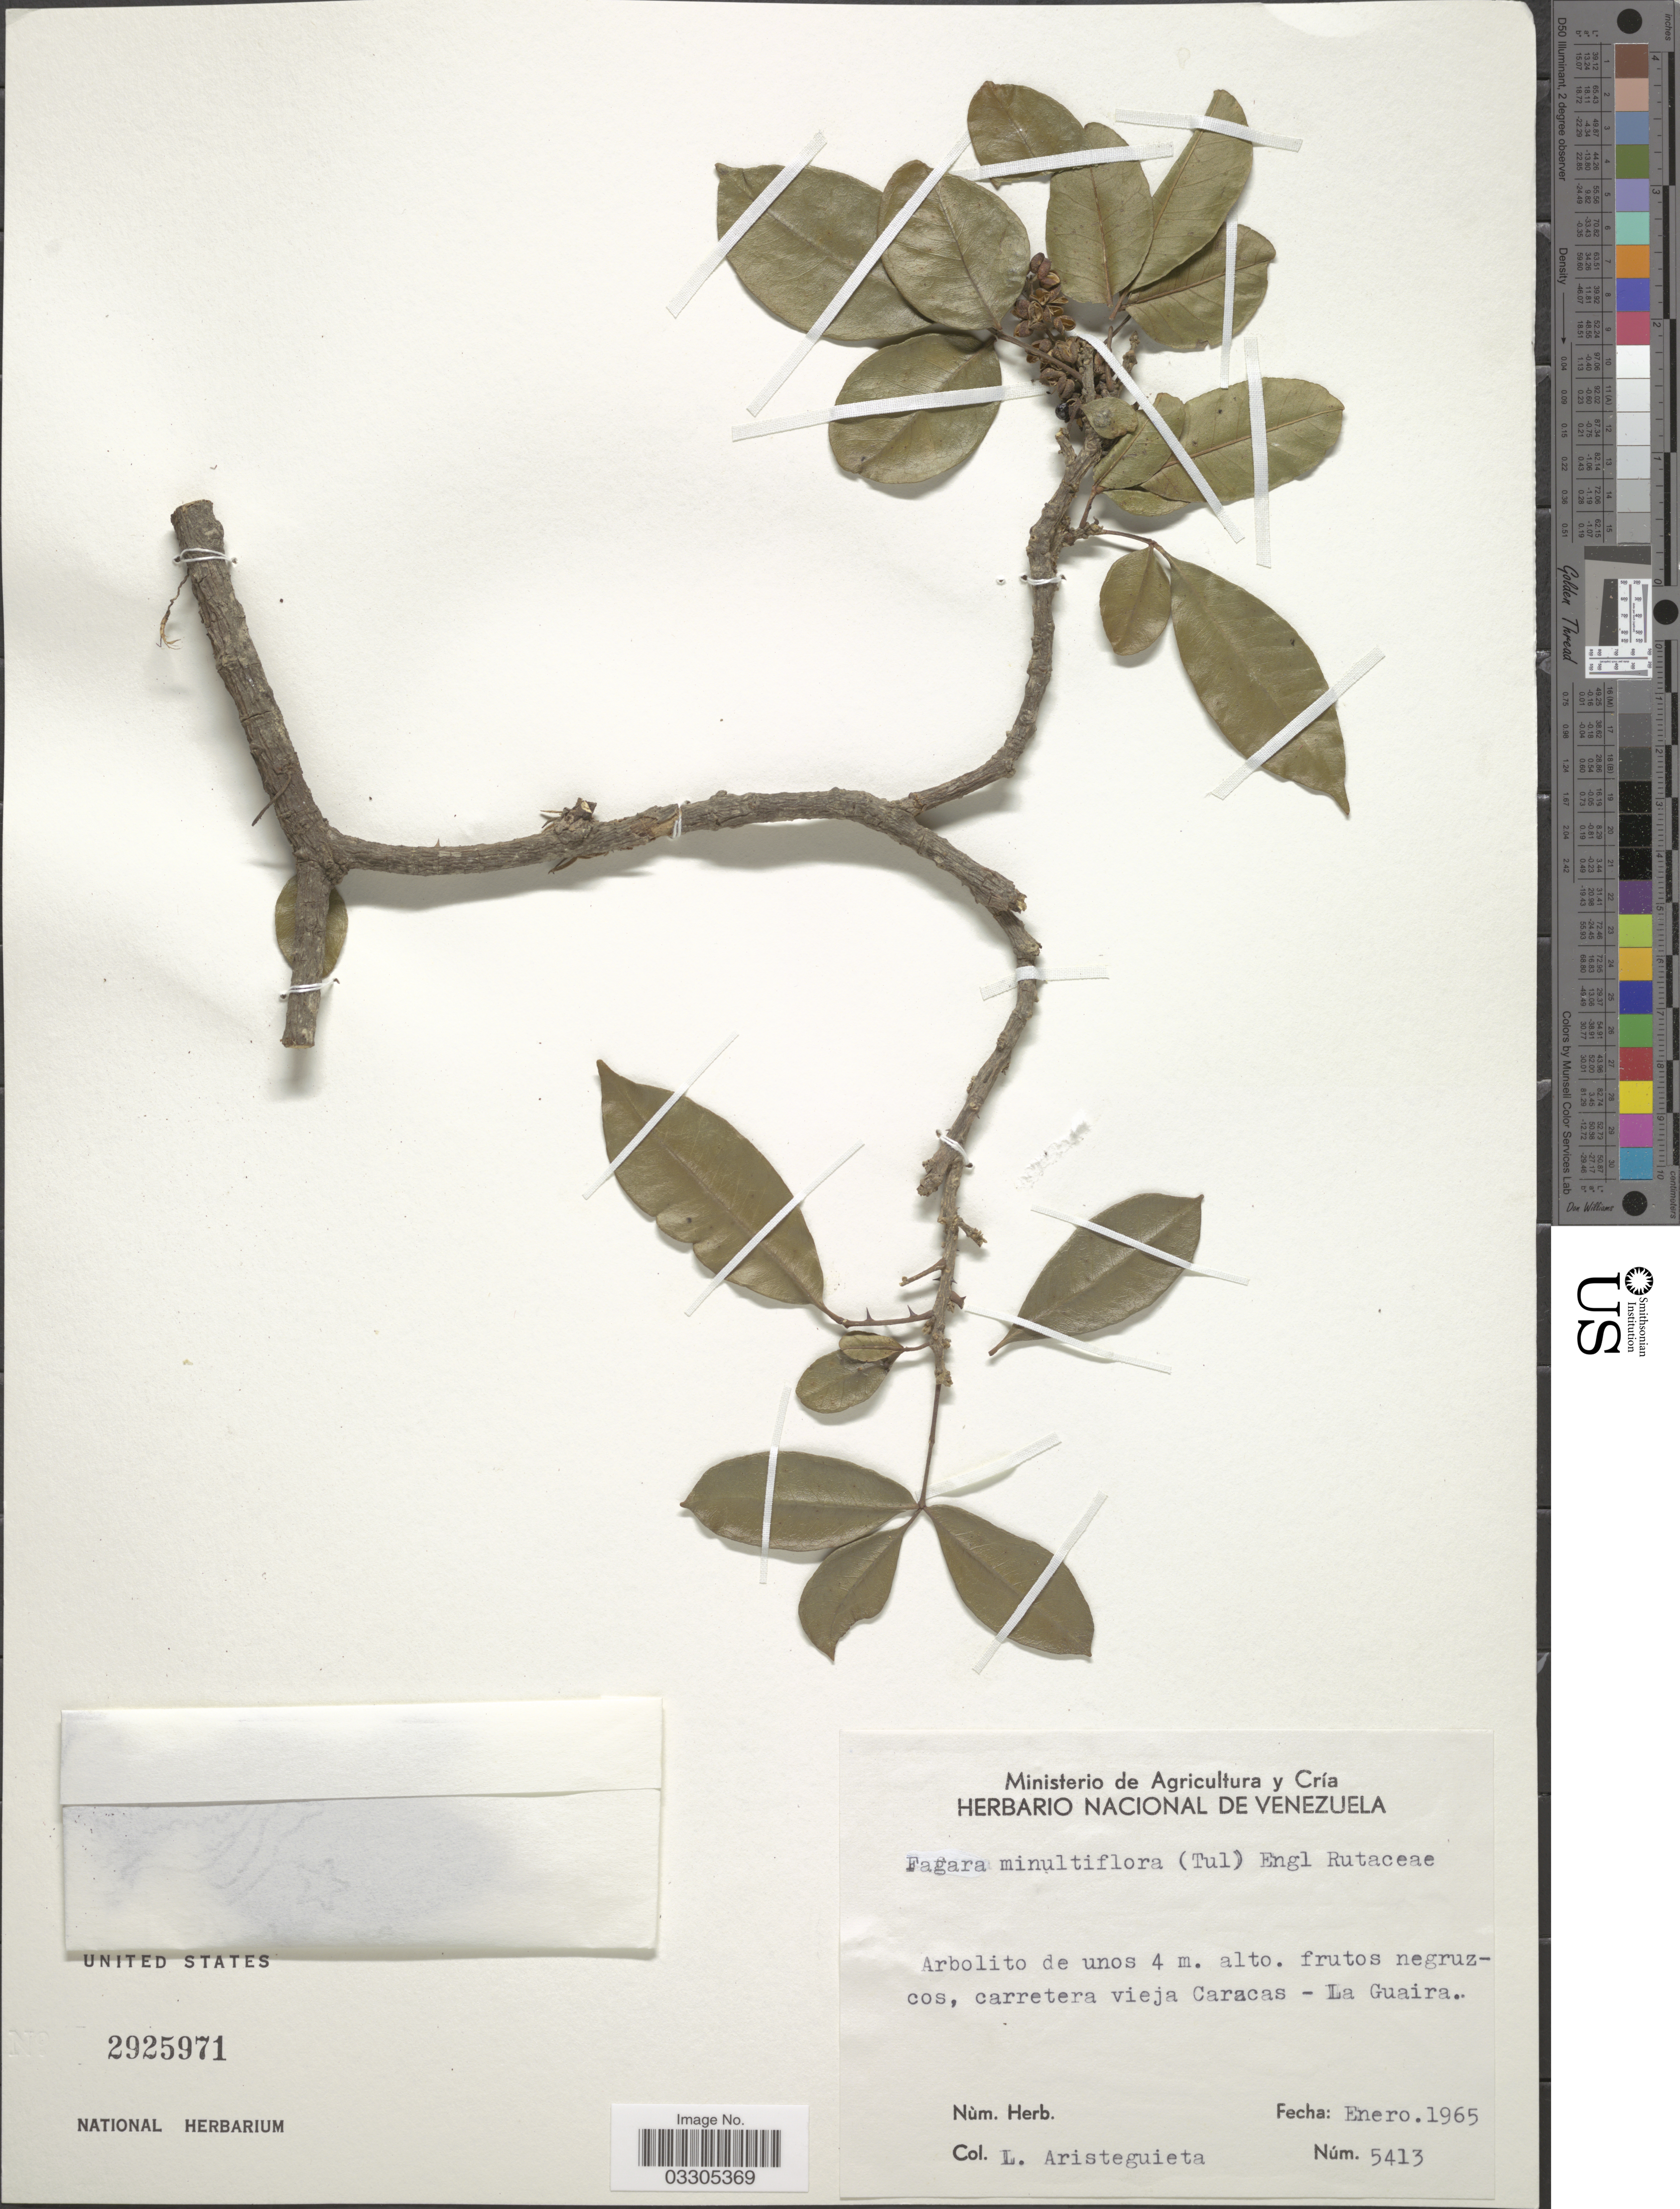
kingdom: Plantae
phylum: Tracheophyta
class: Magnoliopsida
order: Sapindales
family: Rutaceae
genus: Zanthoxylum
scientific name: Zanthoxylum martinicense subsp. guairaense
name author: Reynel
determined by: Londoño-Echeverri, Y.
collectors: L. Aristeguieta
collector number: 5413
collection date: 1965-01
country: Venezuela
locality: Carretera vieja Caracas - La Guaira.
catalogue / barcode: US 2925971